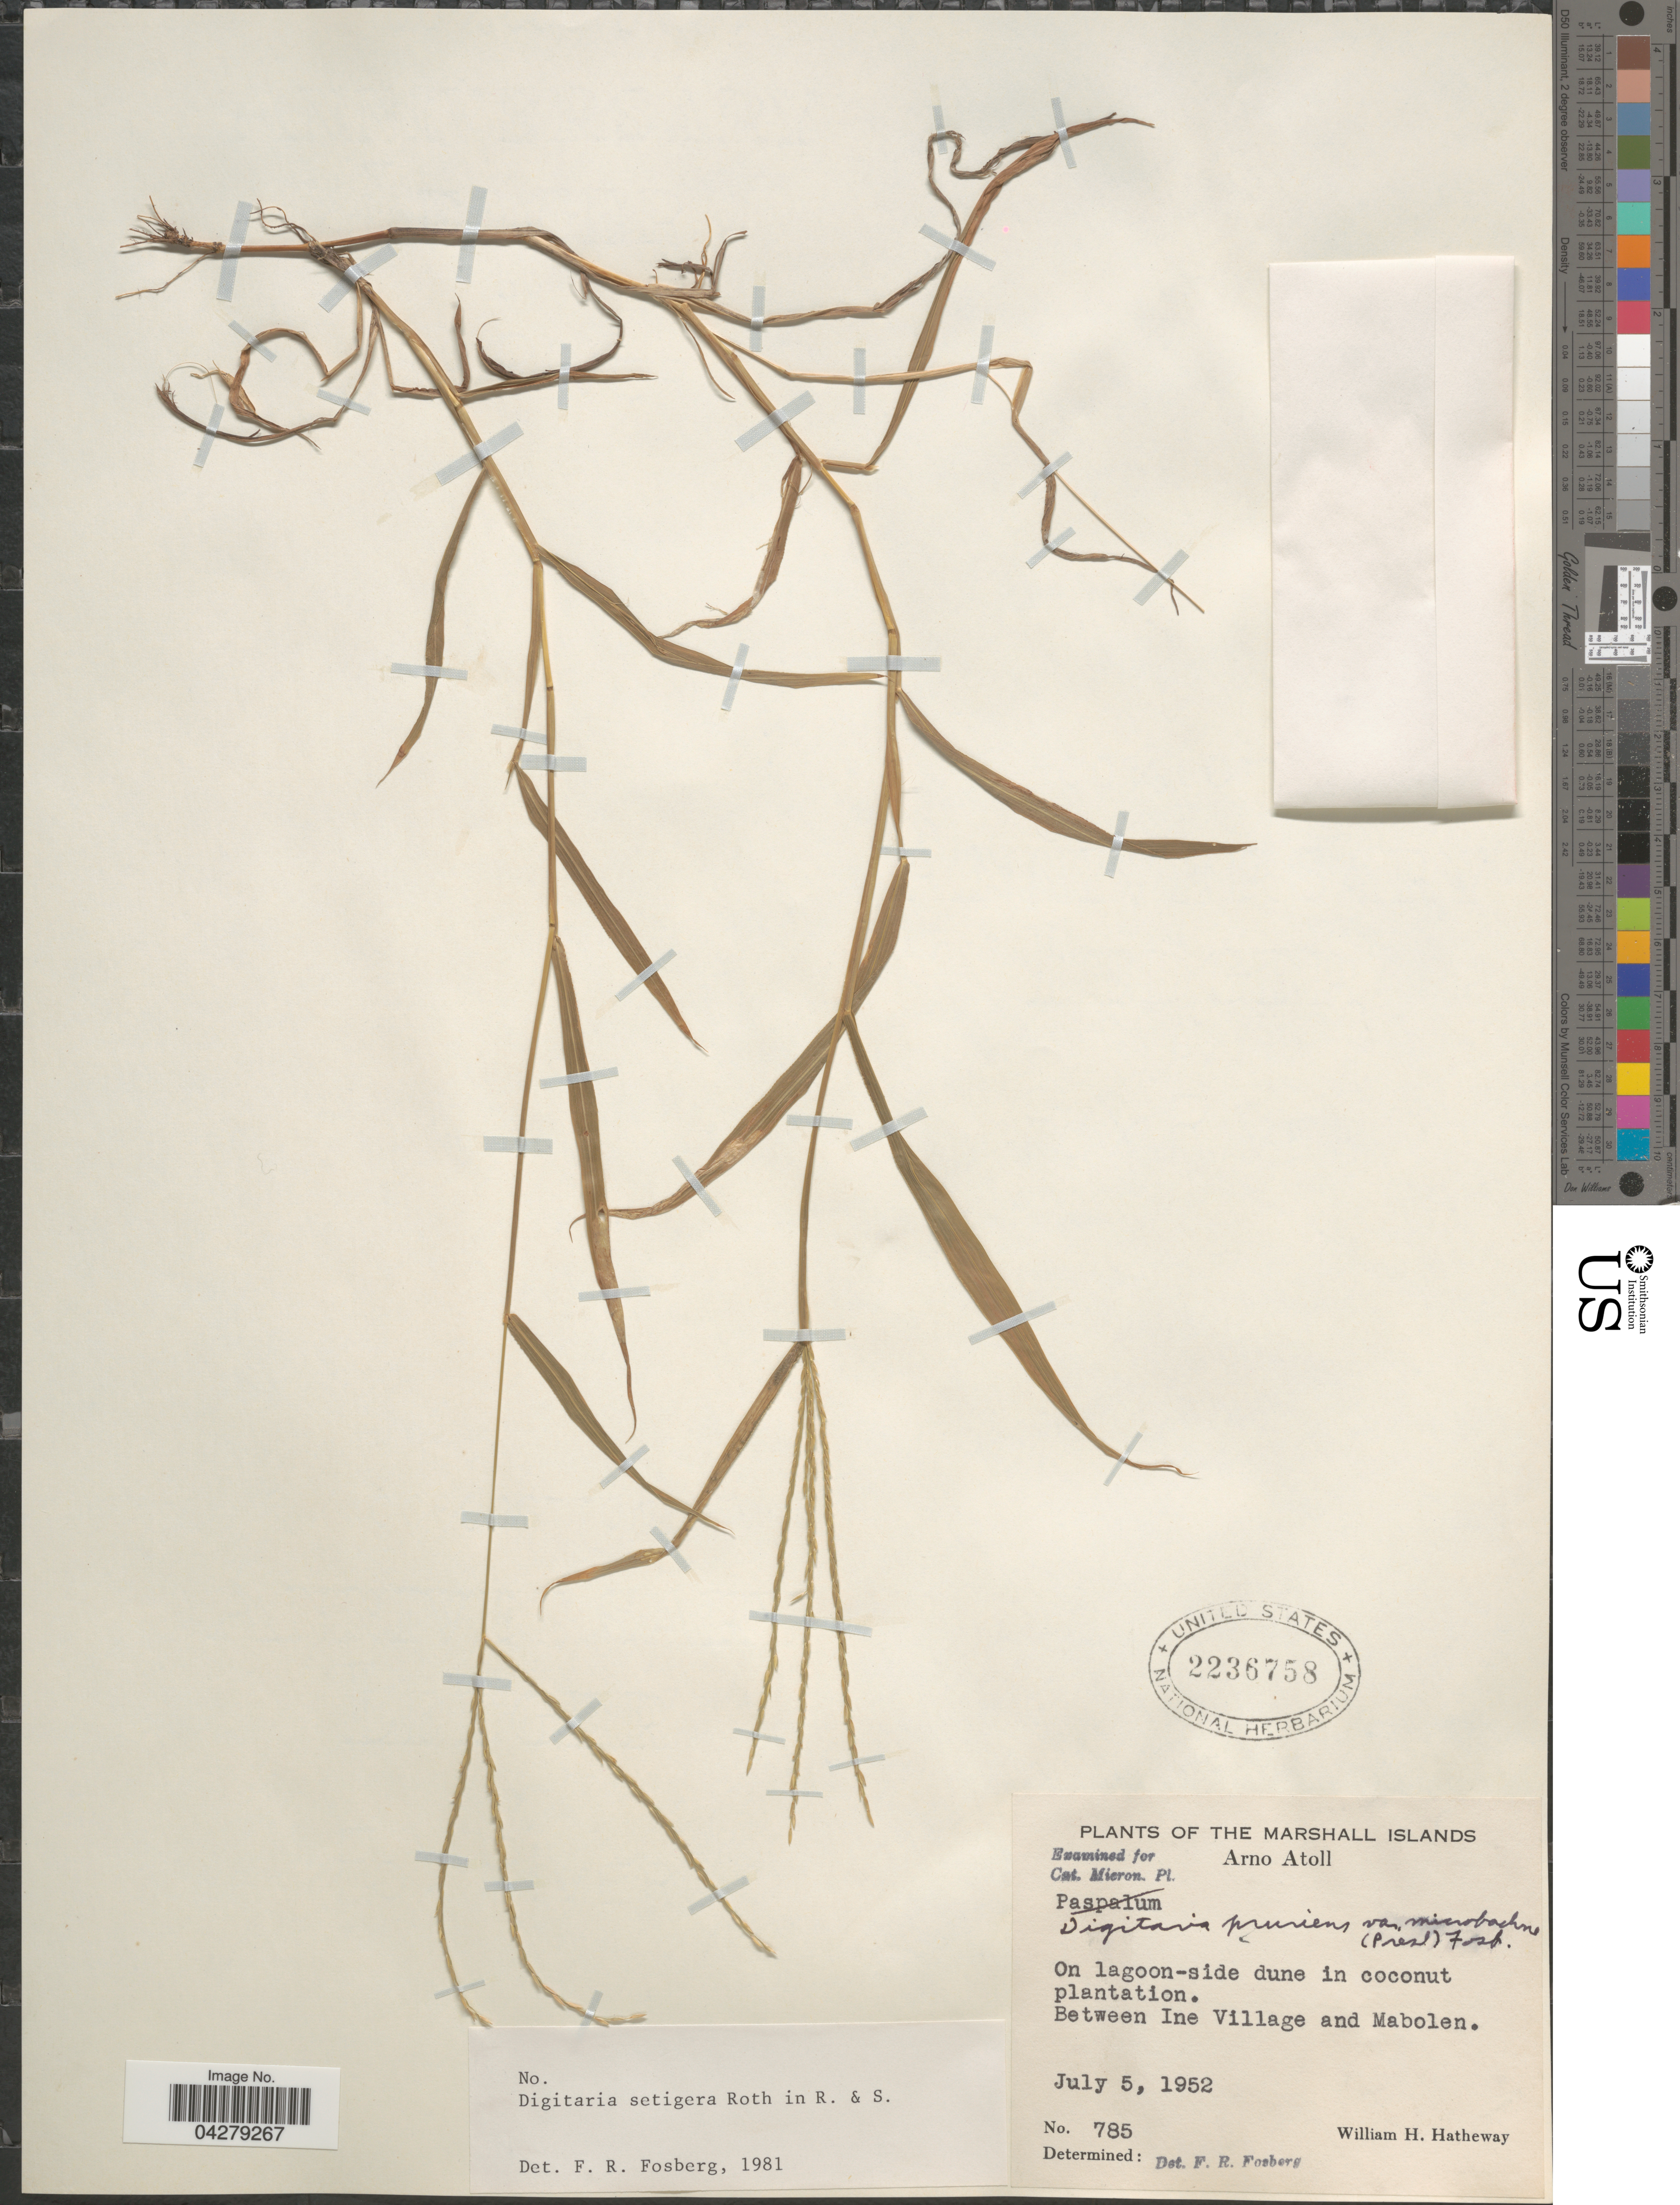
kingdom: Plantae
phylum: Tracheophyta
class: Liliopsida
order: Poales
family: Poaceae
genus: Digitaria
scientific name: Digitaria setigera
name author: Roth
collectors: W. H. Hatheway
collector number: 785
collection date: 1952-07-05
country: Marshall Islands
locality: Arno Atoll. Between Ine Village and Mabolen.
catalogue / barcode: US 2236758